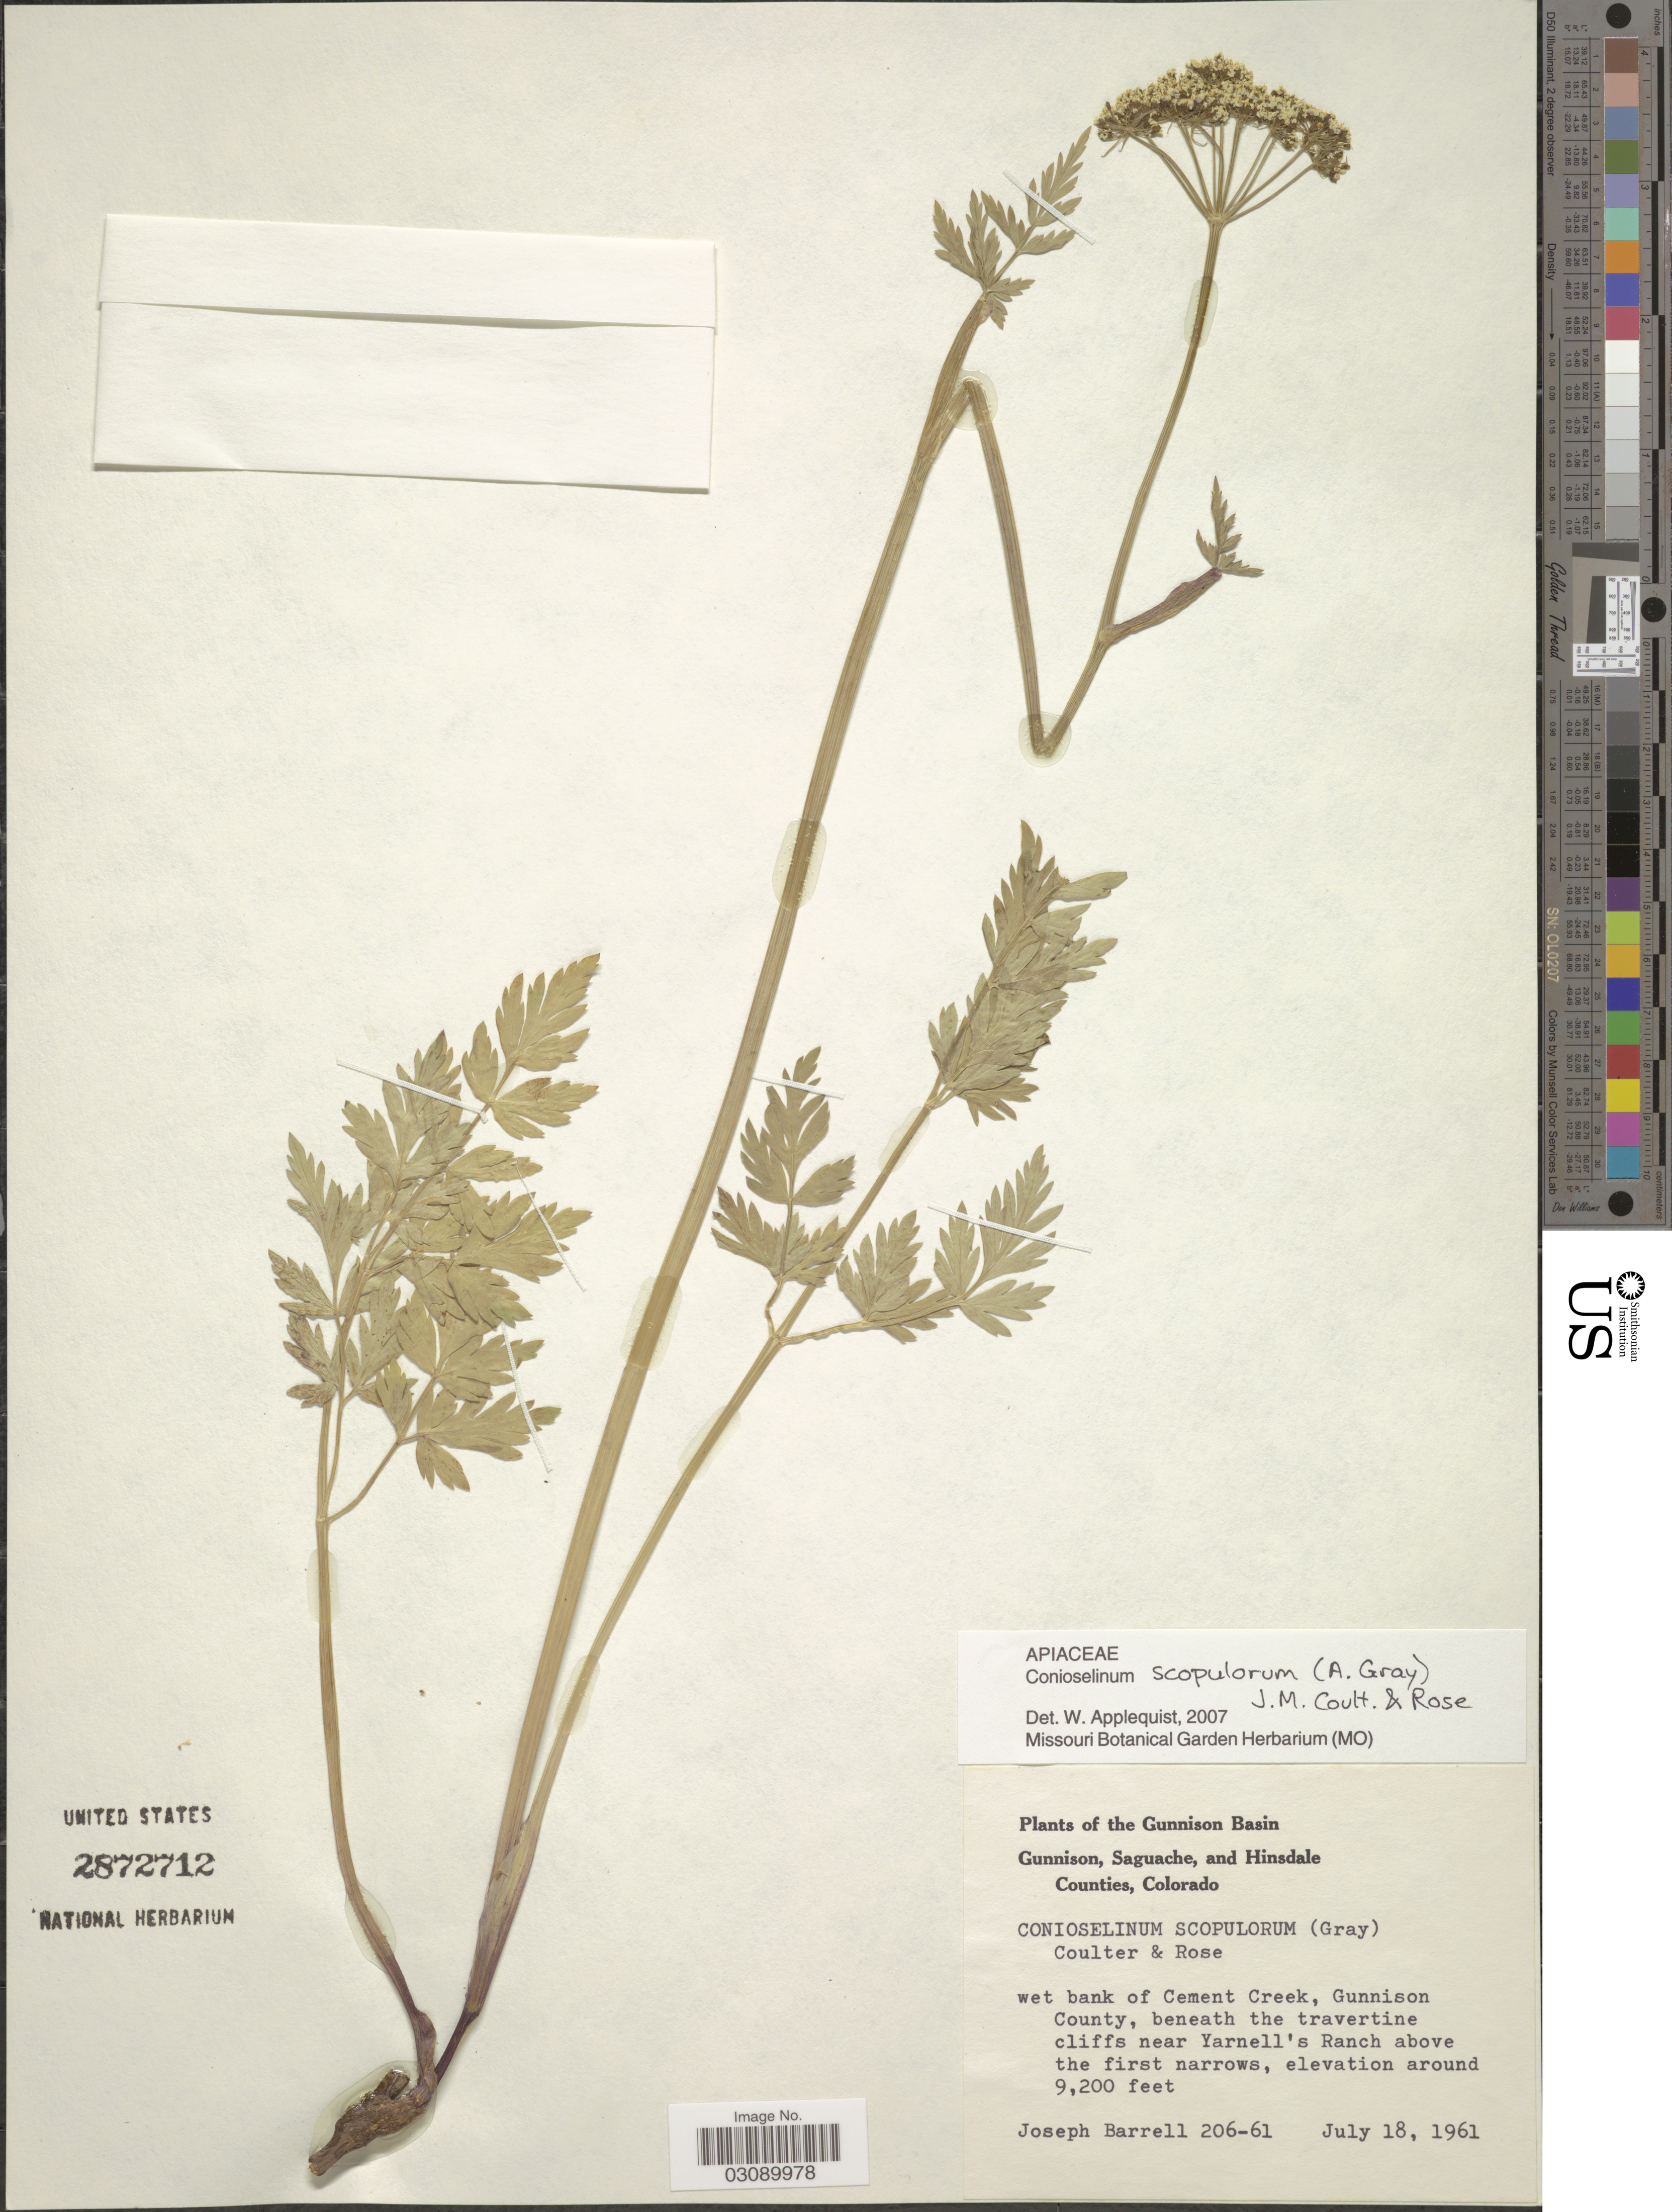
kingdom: Plantae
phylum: Tracheophyta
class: Magnoliopsida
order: Apiales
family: Apiaceae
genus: Conioselinum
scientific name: Conioselinum scopulorum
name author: (A. Gray) J.M. Coult. & Rose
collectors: J. Barrell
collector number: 206-61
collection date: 1961-07-18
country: United States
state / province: Colorado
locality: Gunnison Basin. Wet bank of Cement Creek, Gunnison County, beneath the travertine cliffs near Yarnell's Ranch above the first narrows.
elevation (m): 2804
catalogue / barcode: US 2872712